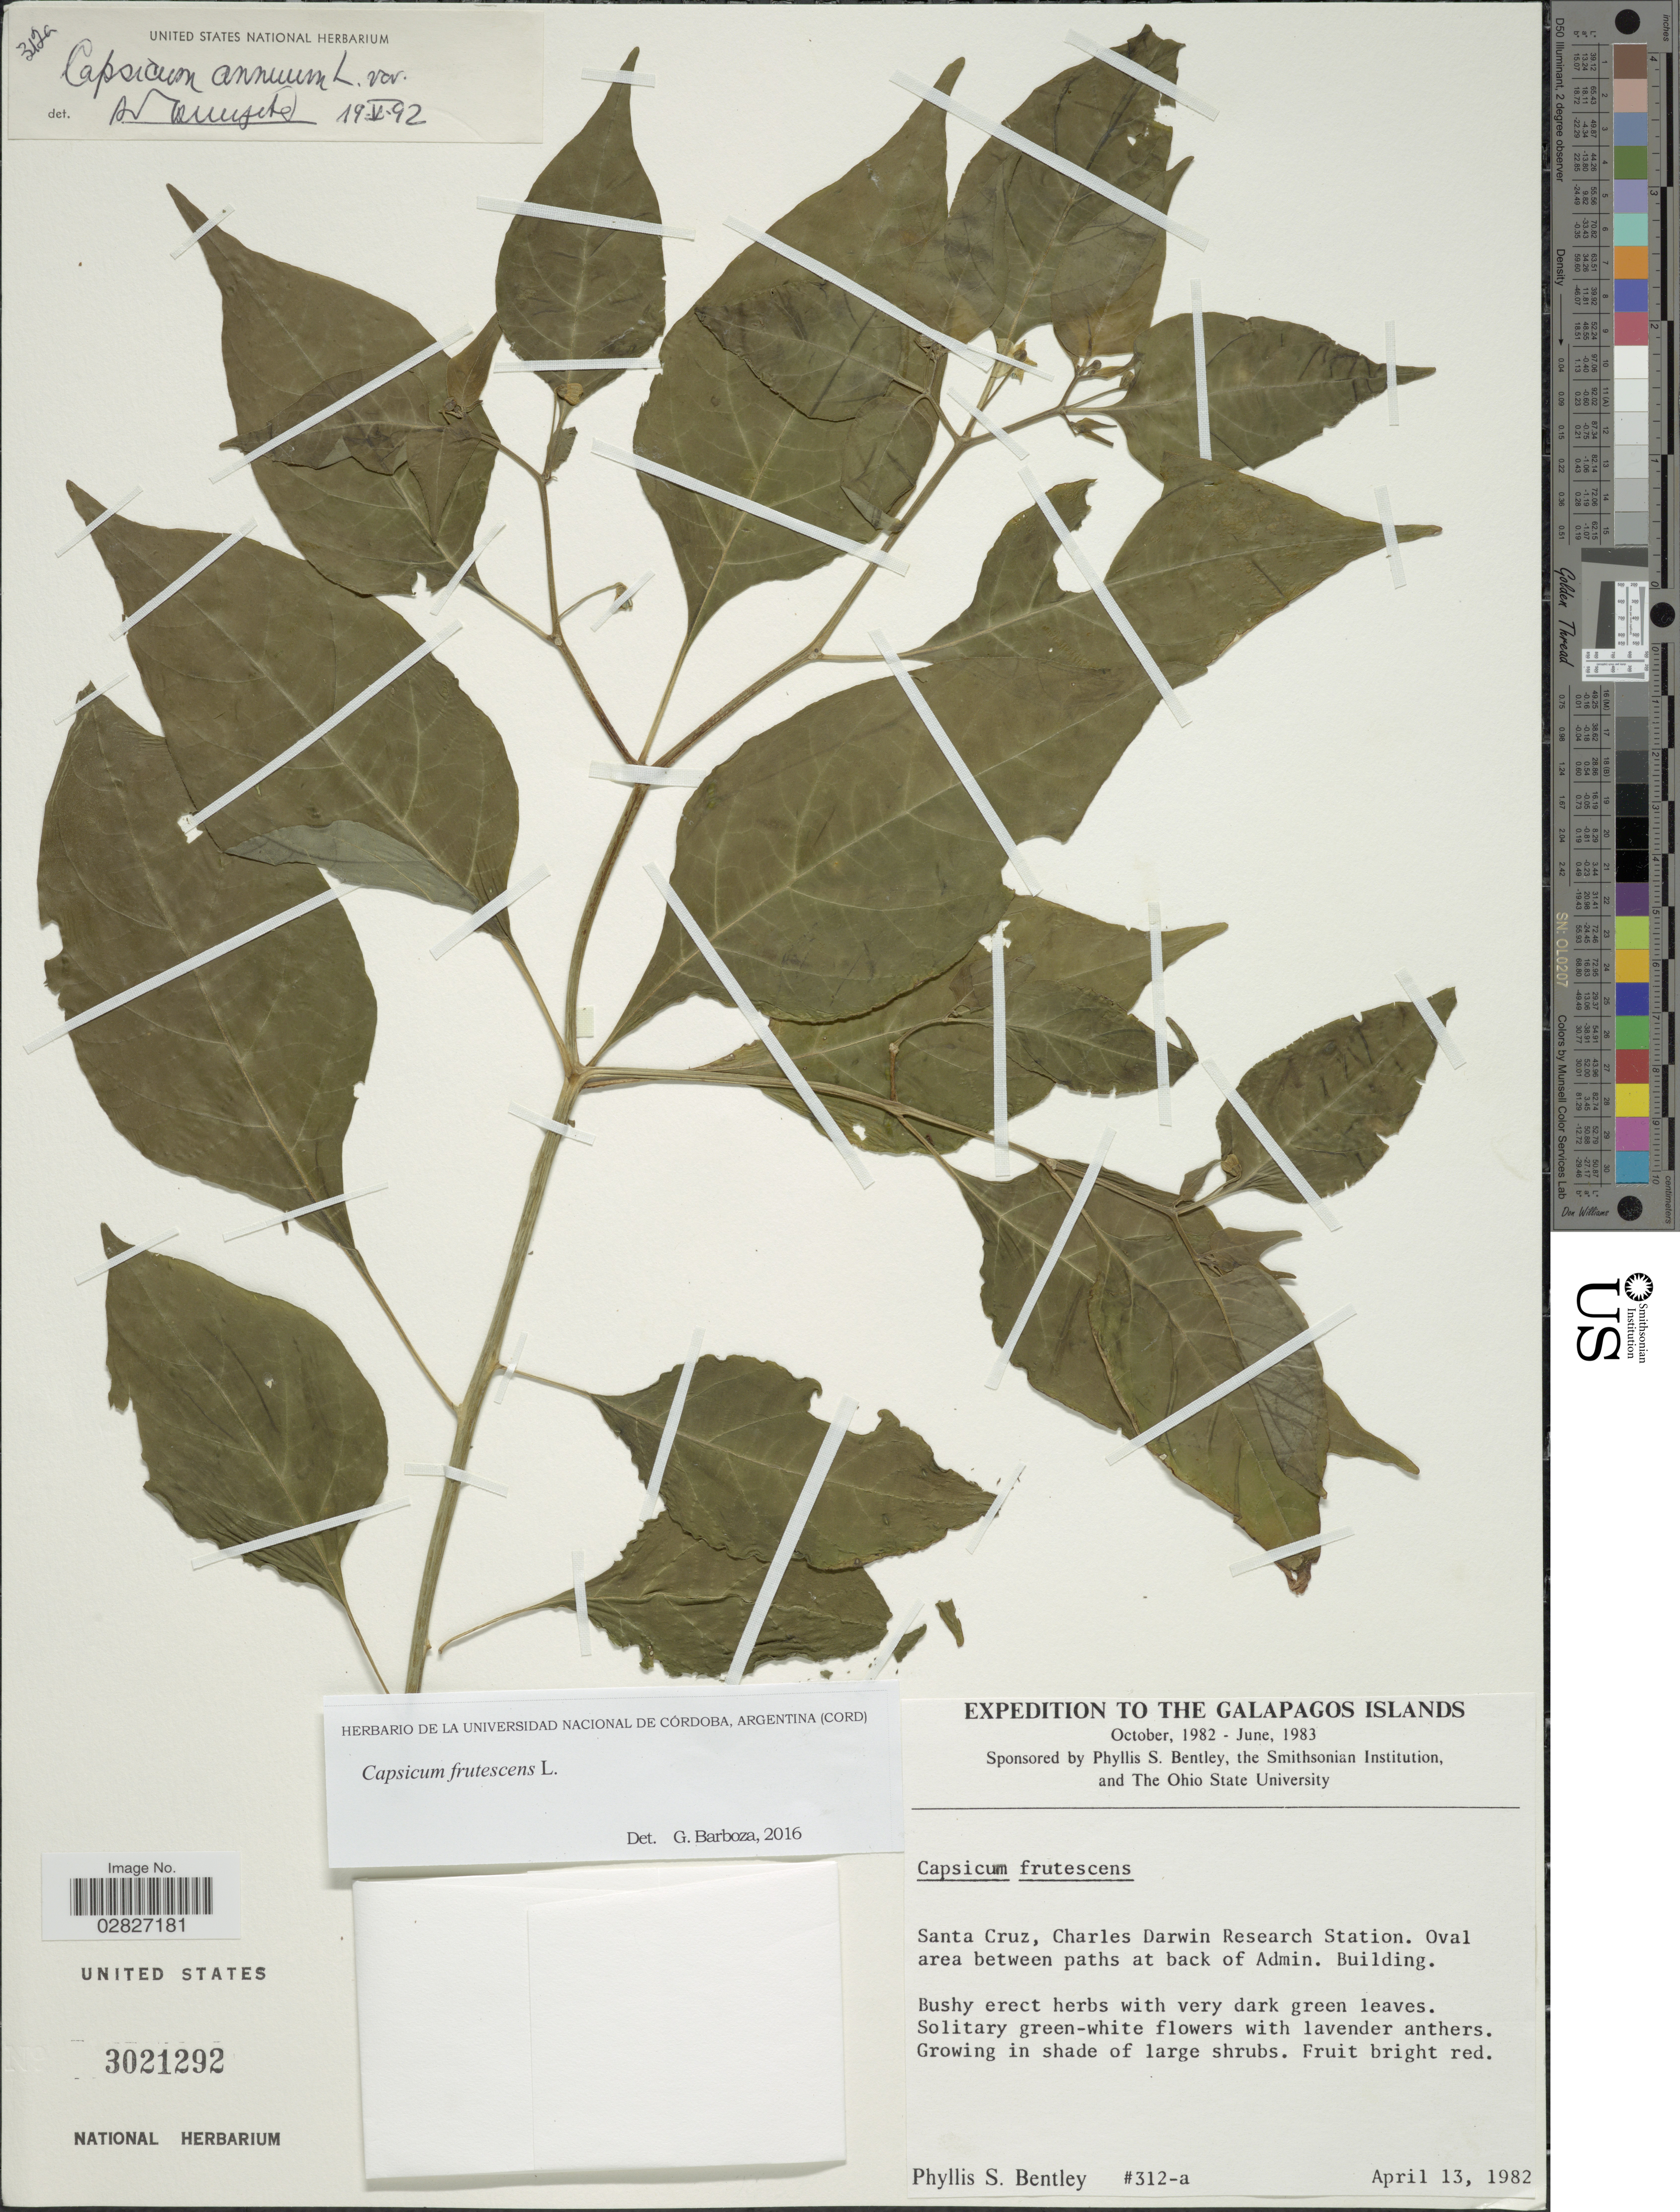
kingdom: Plantae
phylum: Tracheophyta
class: Magnoliopsida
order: Solanales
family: Solanaceae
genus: Capsicum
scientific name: Capsicum frutescens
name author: L.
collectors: P. S. Bentley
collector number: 312-a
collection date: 1982-04-13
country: Ecuador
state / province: Colón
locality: The Galapagos Islands. Santa Cruz, Charles Darwin Research Station, Oval area between paths at back of Admin. Building.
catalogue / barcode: US 3021292